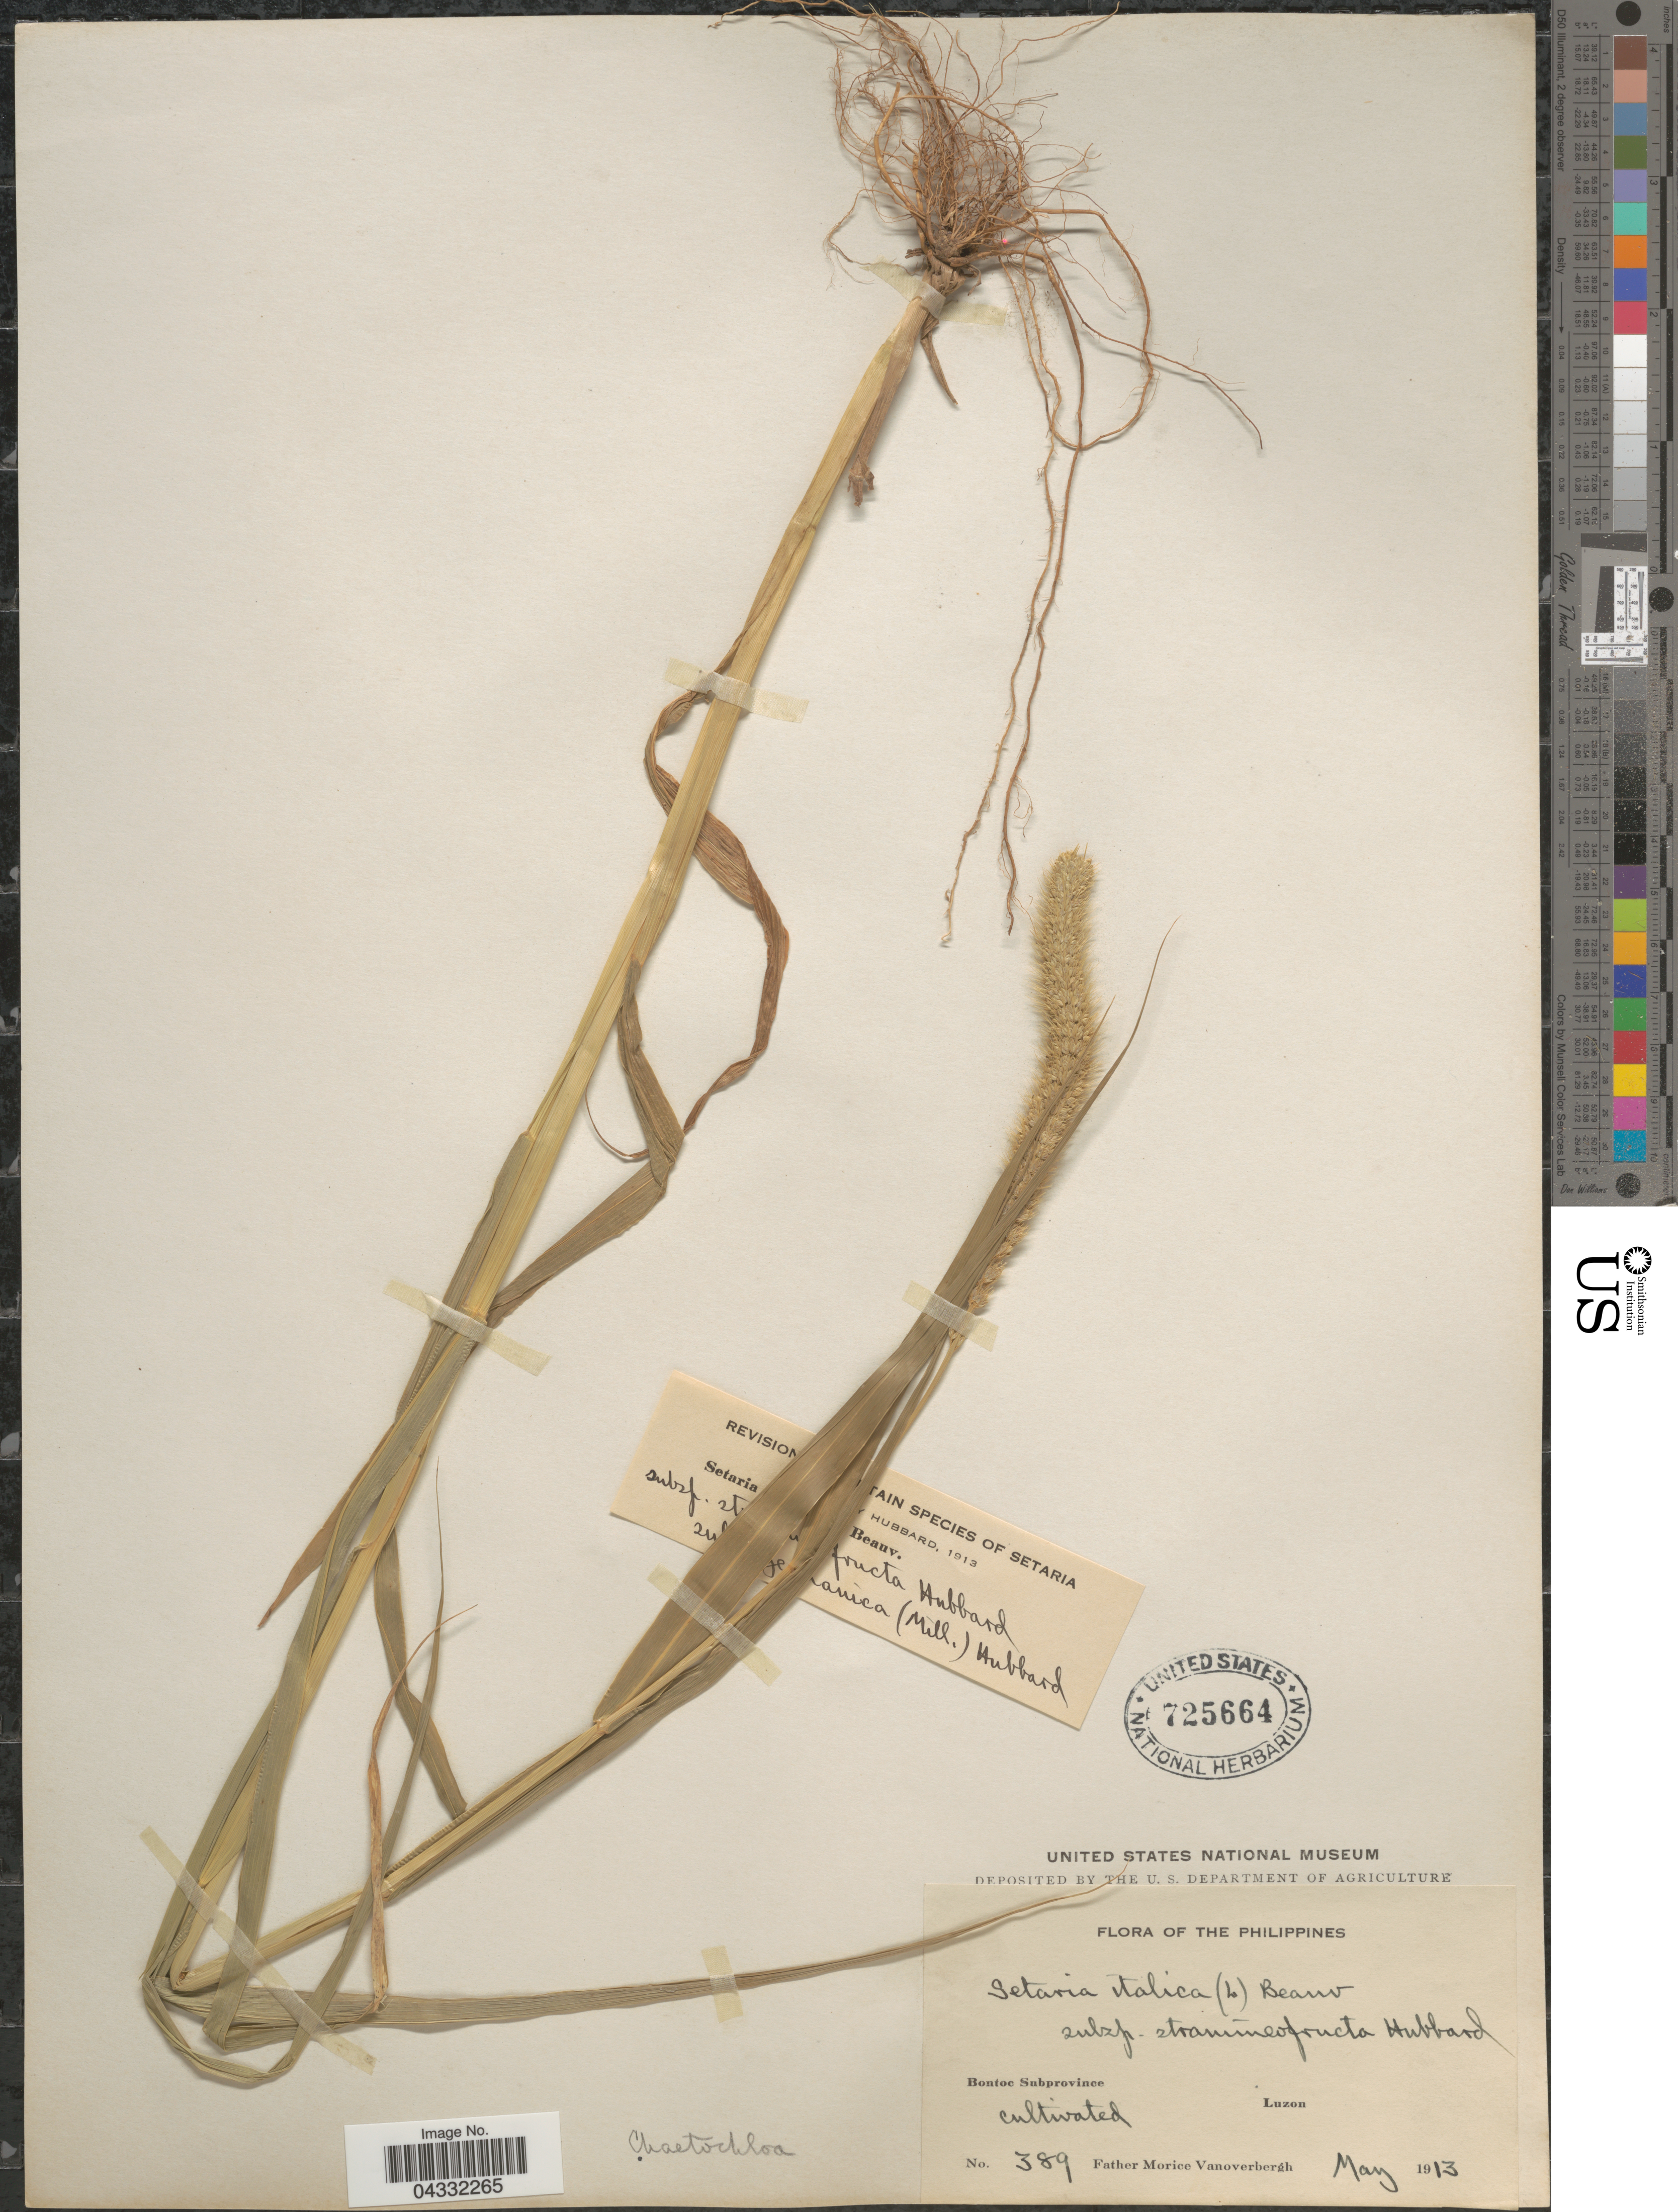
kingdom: Plantae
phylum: Tracheophyta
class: Liliopsida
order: Poales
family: Poaceae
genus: Setaria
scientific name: Setaria italica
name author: (L.) P. Beauv.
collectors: F. Vanoverbergh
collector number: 389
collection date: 1913-05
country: Philippines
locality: Bontoc Subprovince. Luzon.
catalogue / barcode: US 725664